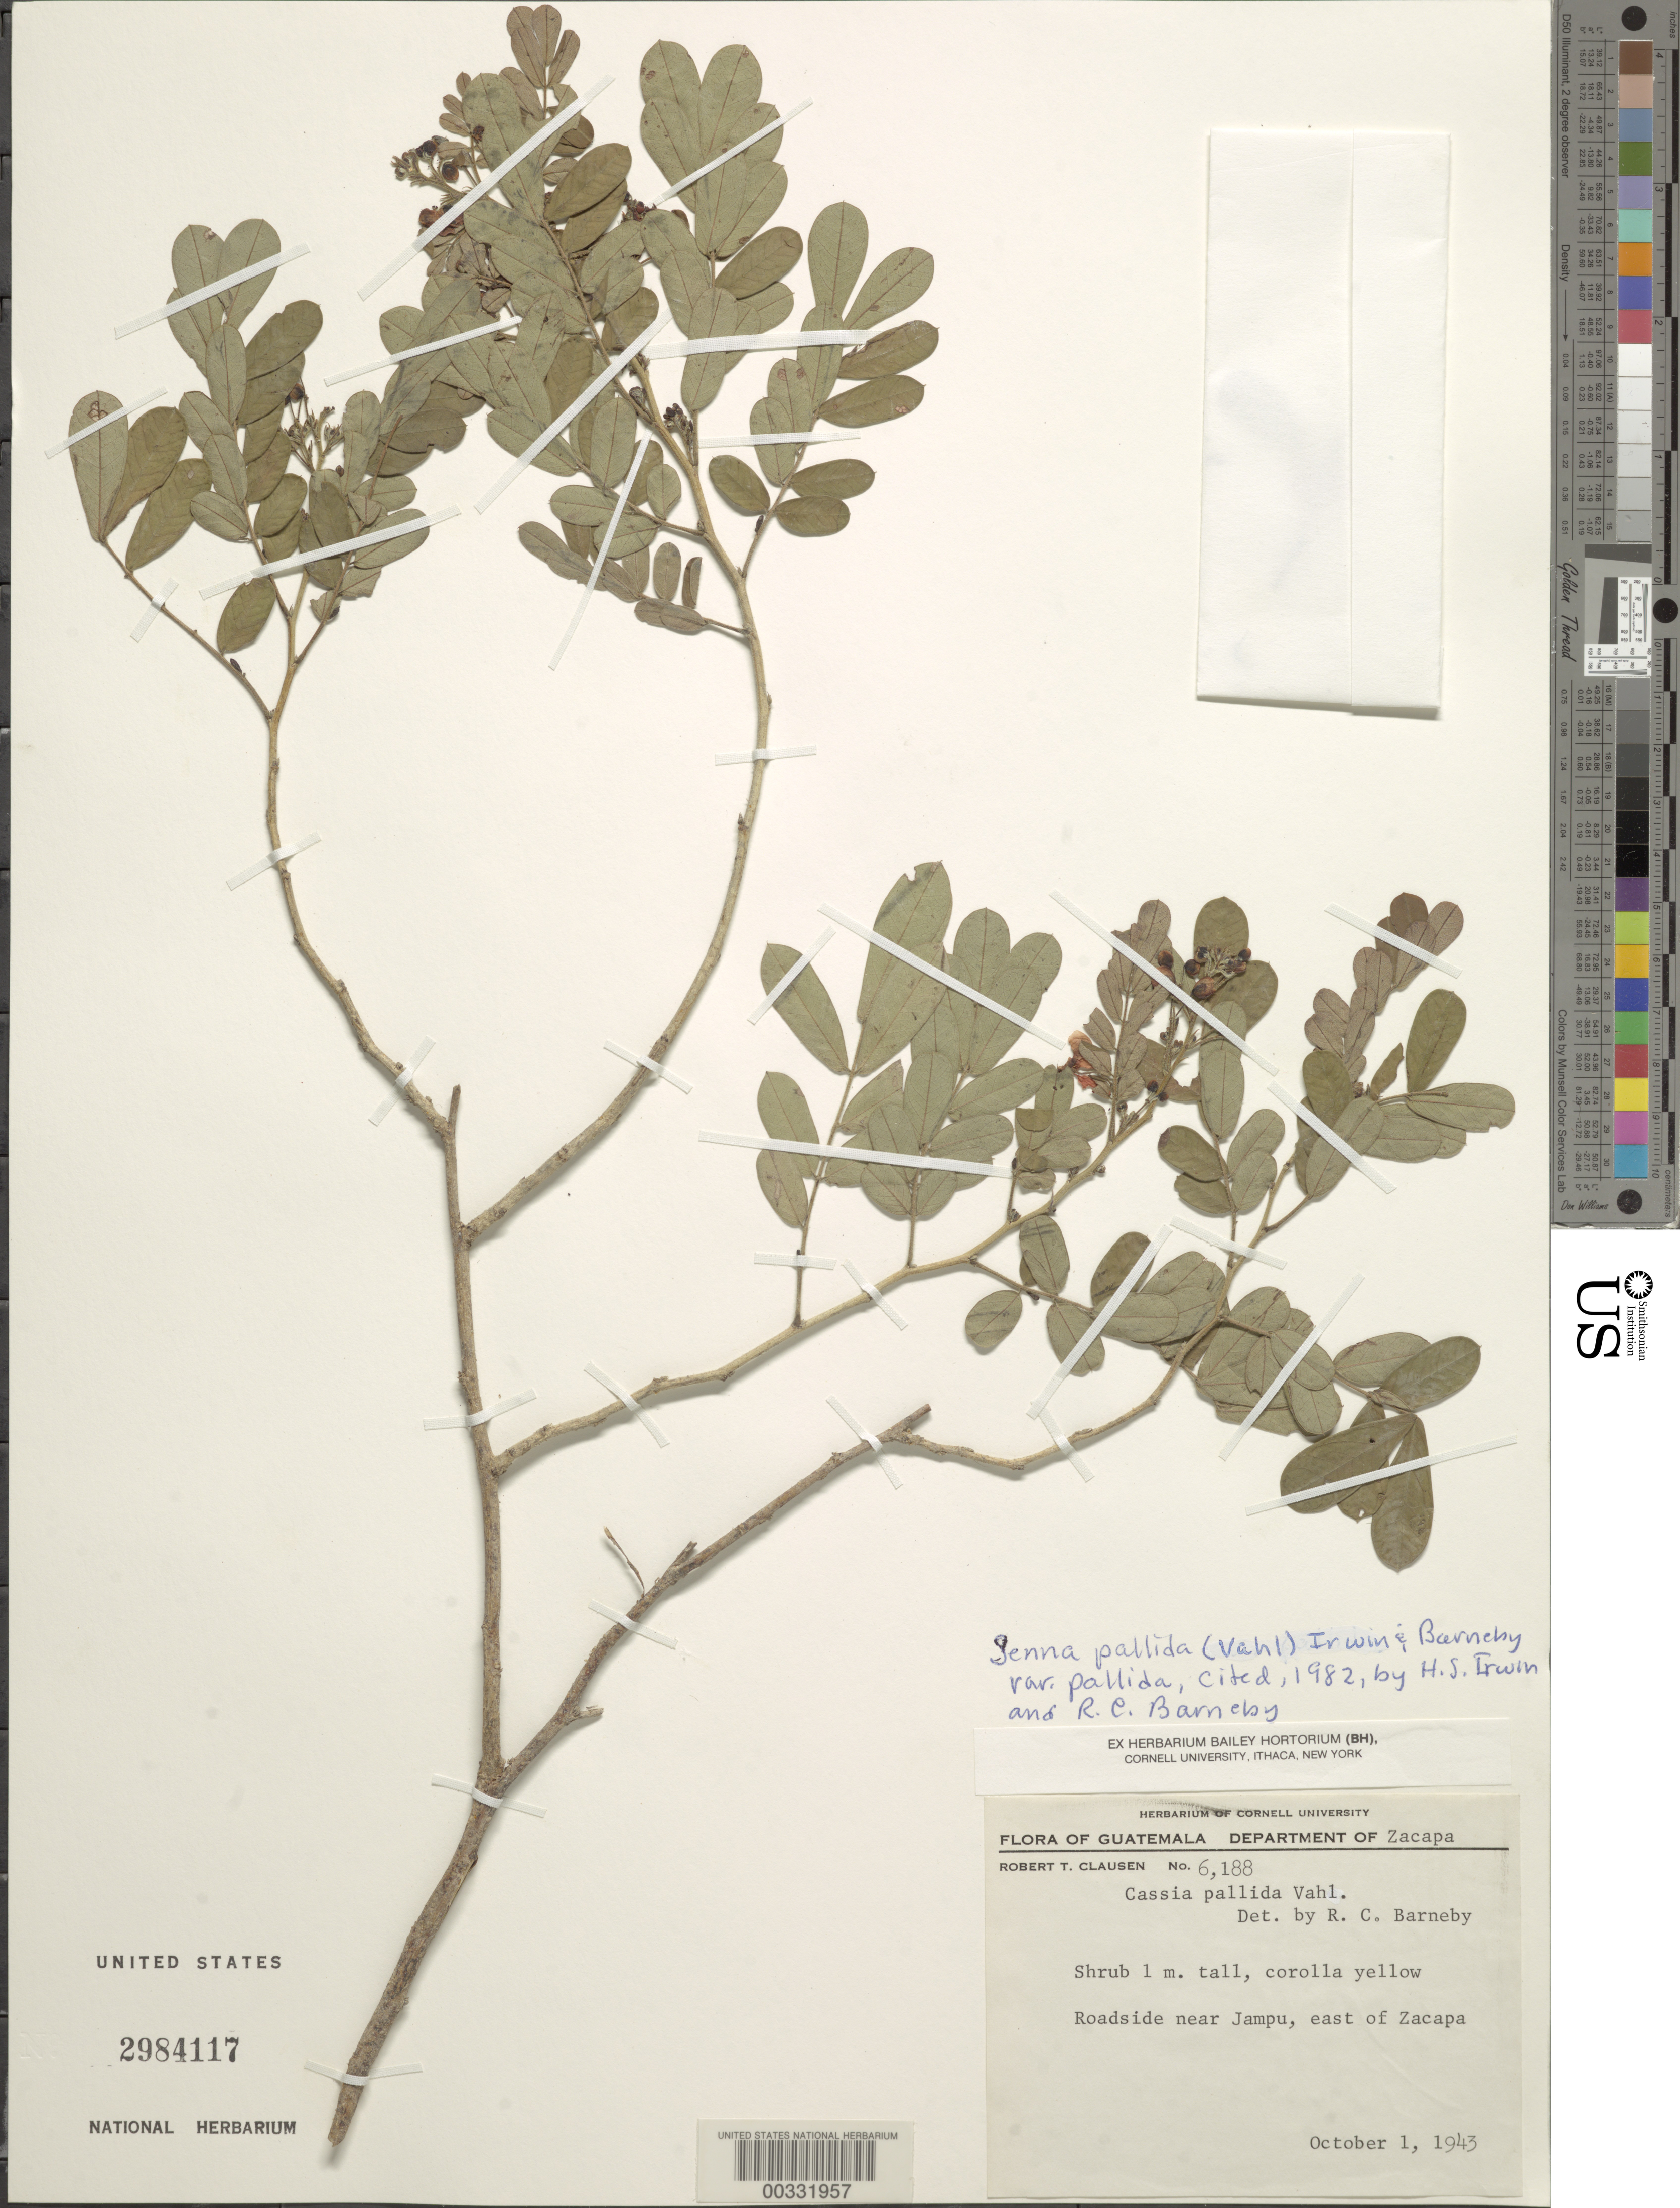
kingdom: Plantae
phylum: Tracheophyta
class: Magnoliopsida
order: Fabales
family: Fabaceae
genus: Senna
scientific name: Senna pallida var. pallida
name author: (Vahl) H.S. Irwin & Barneby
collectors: R. T. Clausen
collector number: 6188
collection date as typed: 01 Oct 1943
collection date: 1943-10-01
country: Guatemala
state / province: Zacapa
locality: Near jampu, E of Zacapa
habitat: Roadside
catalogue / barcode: US 2984117